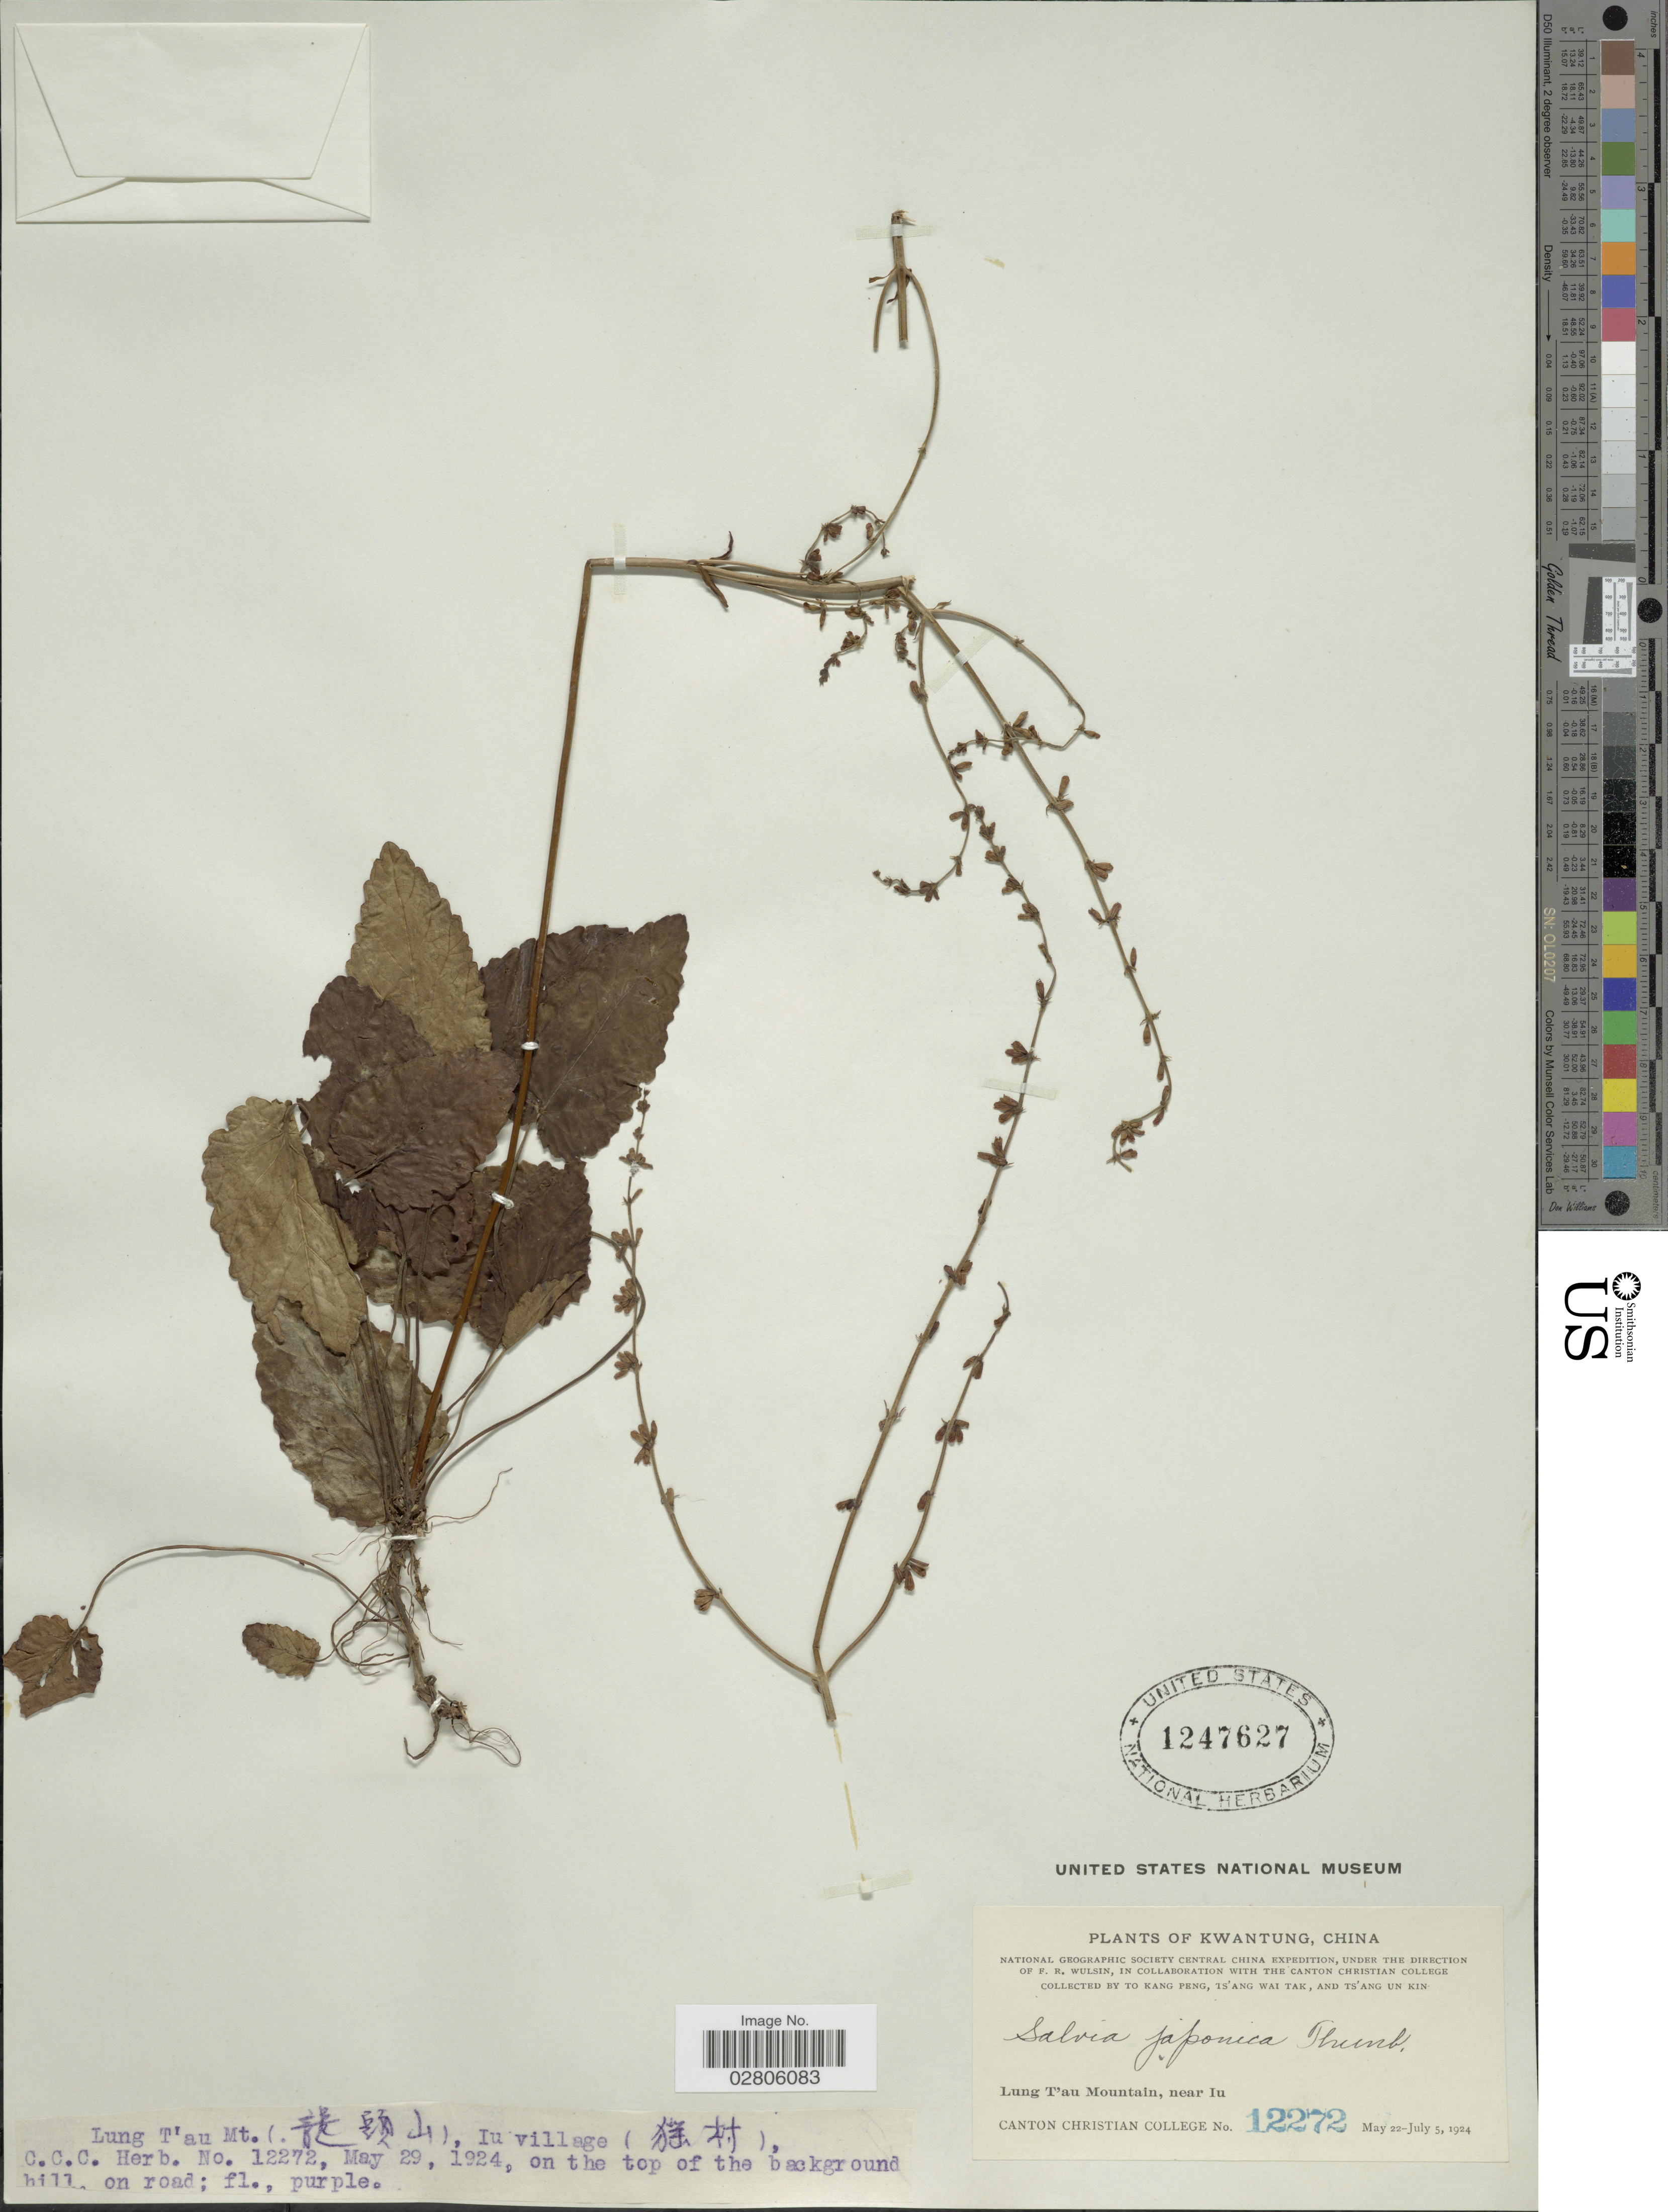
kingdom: Plantae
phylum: Tracheophyta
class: Magnoliopsida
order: Lamiales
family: Lamiaceae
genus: Salvia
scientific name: Salvia japonica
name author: Thunb.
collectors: K. Peng, W. T. Tsang & U. K. Tsang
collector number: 12272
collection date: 1924-05-29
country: China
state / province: Guangdong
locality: Kwangtung, Lung T'au Mountain, near Iu village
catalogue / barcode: US 1247627